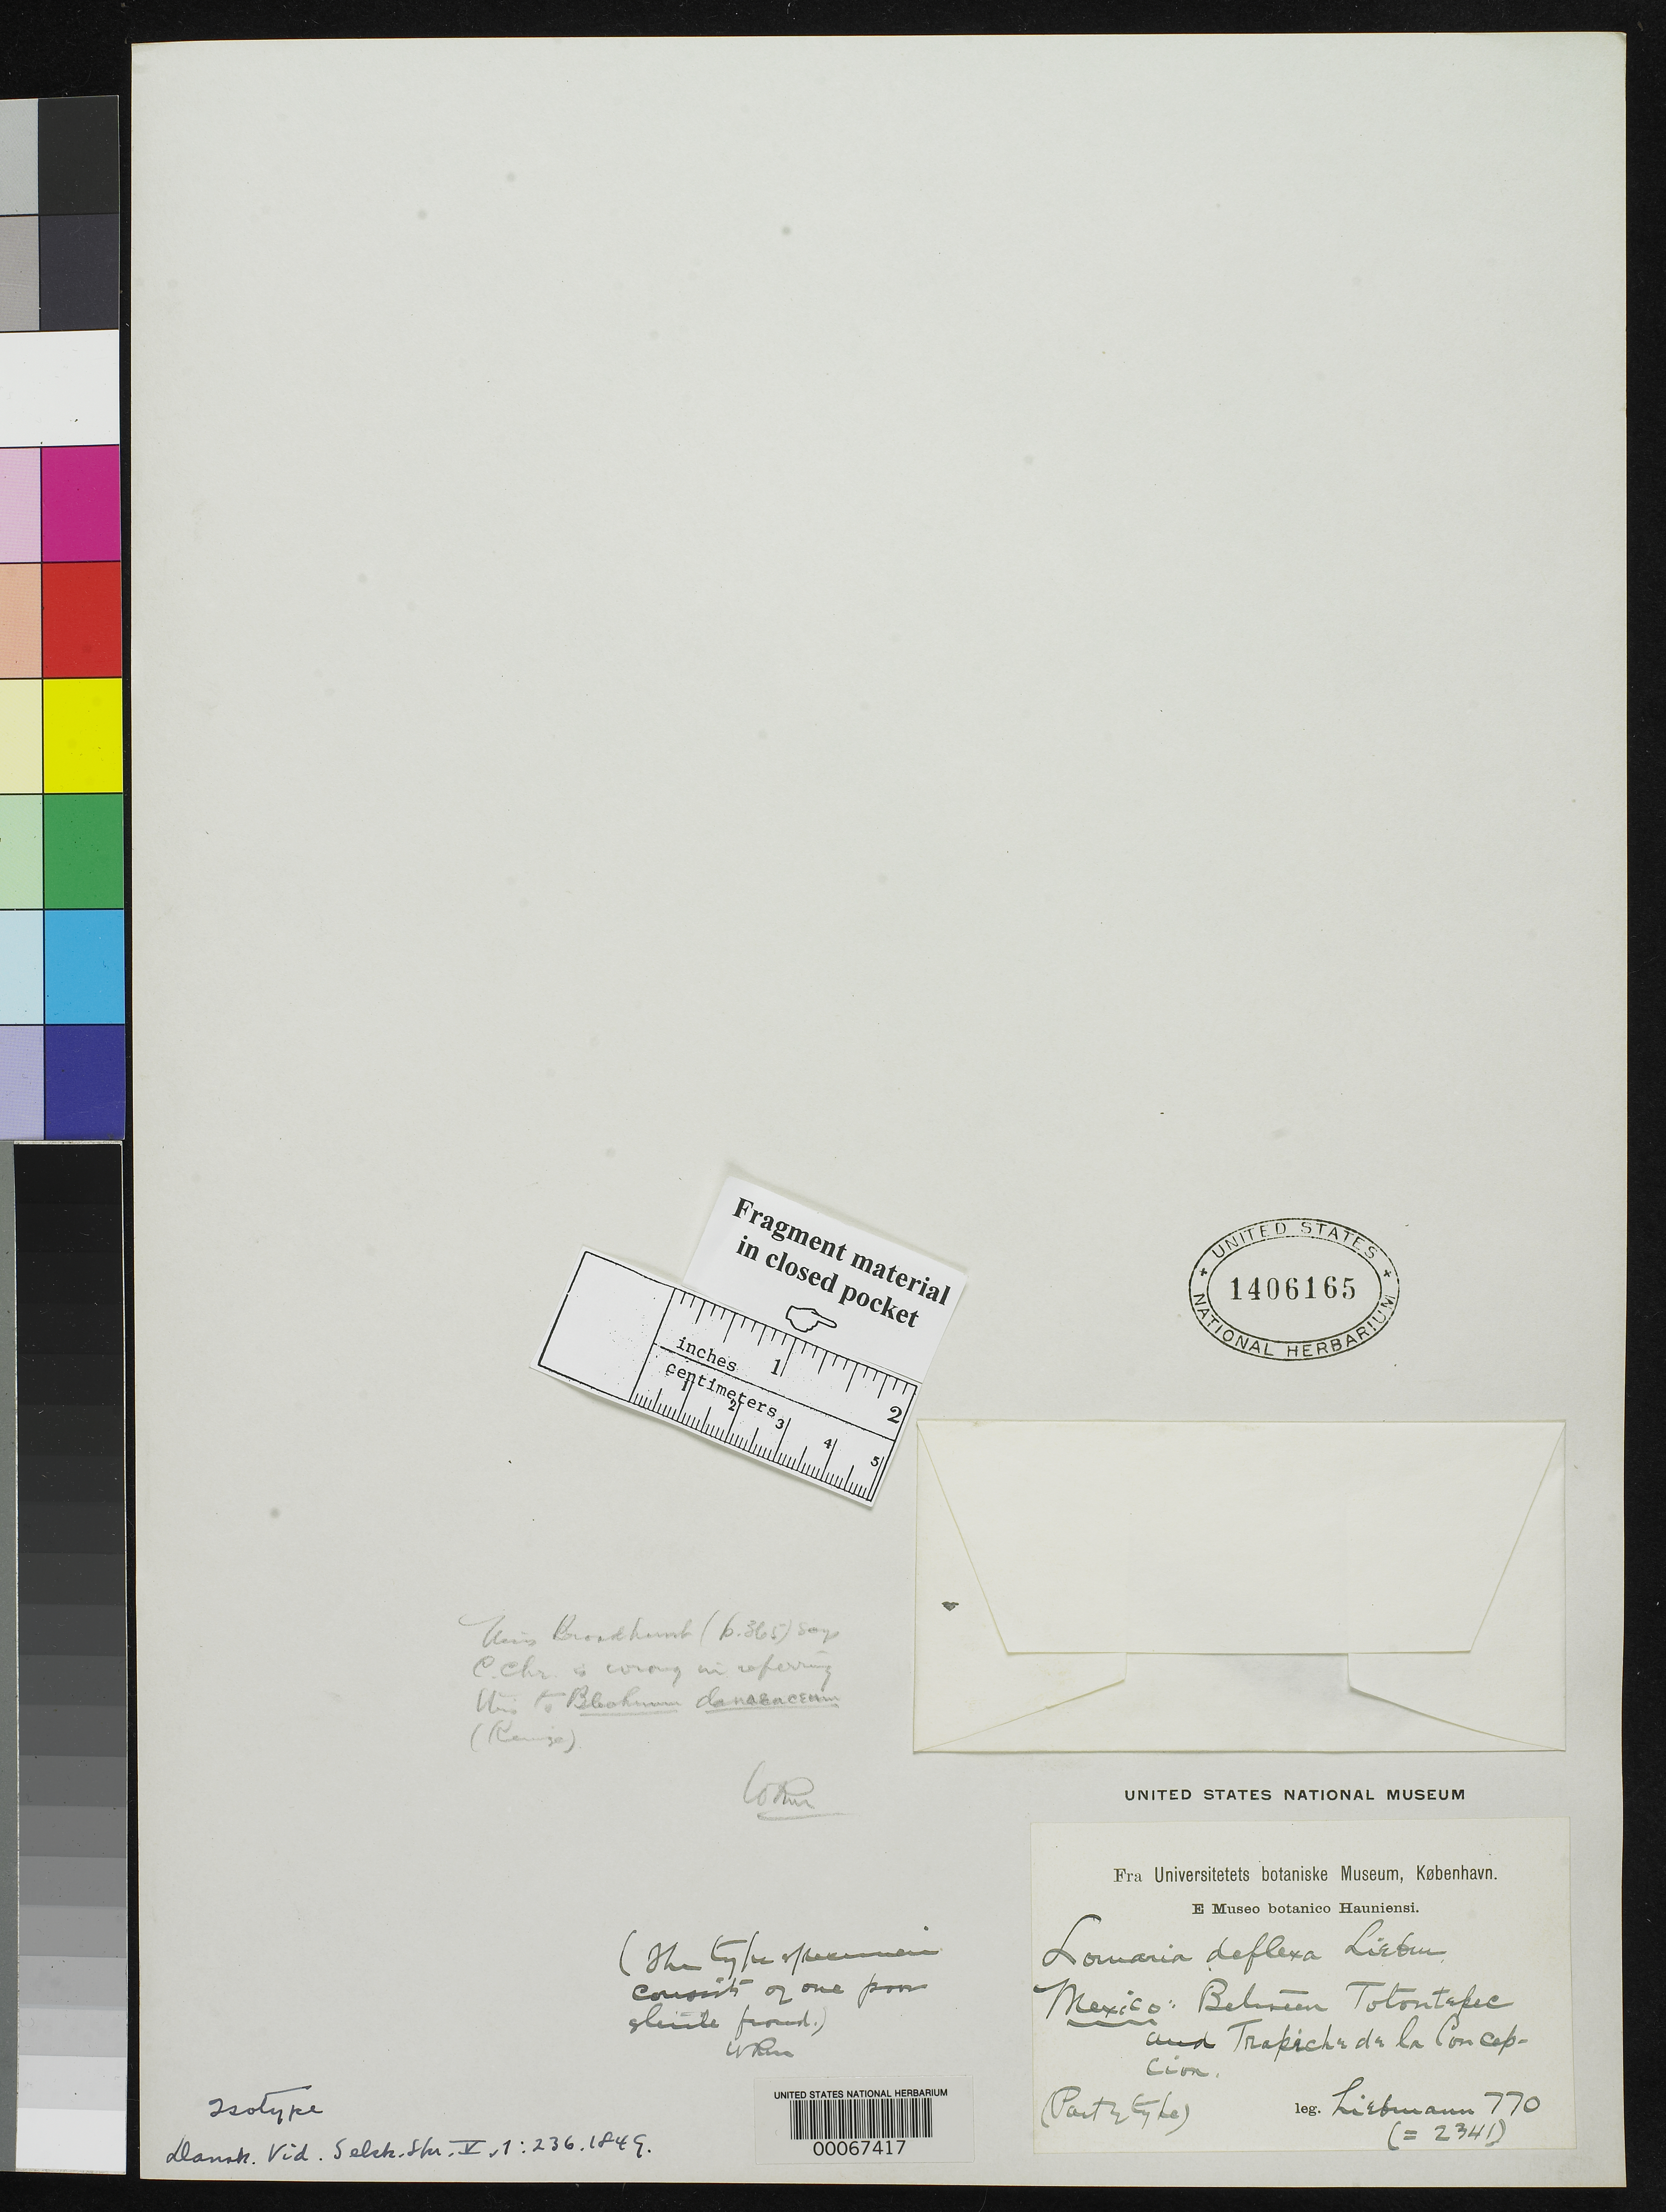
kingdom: Plantae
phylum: Tracheophyta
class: Polypodiopsida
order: Polypodiales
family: Blechnaceae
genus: Lomaria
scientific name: Lomaria deflexa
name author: Liebm.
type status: Type Fragment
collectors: F. M. Liebmann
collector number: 770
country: Mexico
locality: Between Totontepec & Trapiche de La Concepcion.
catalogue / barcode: US 1406165